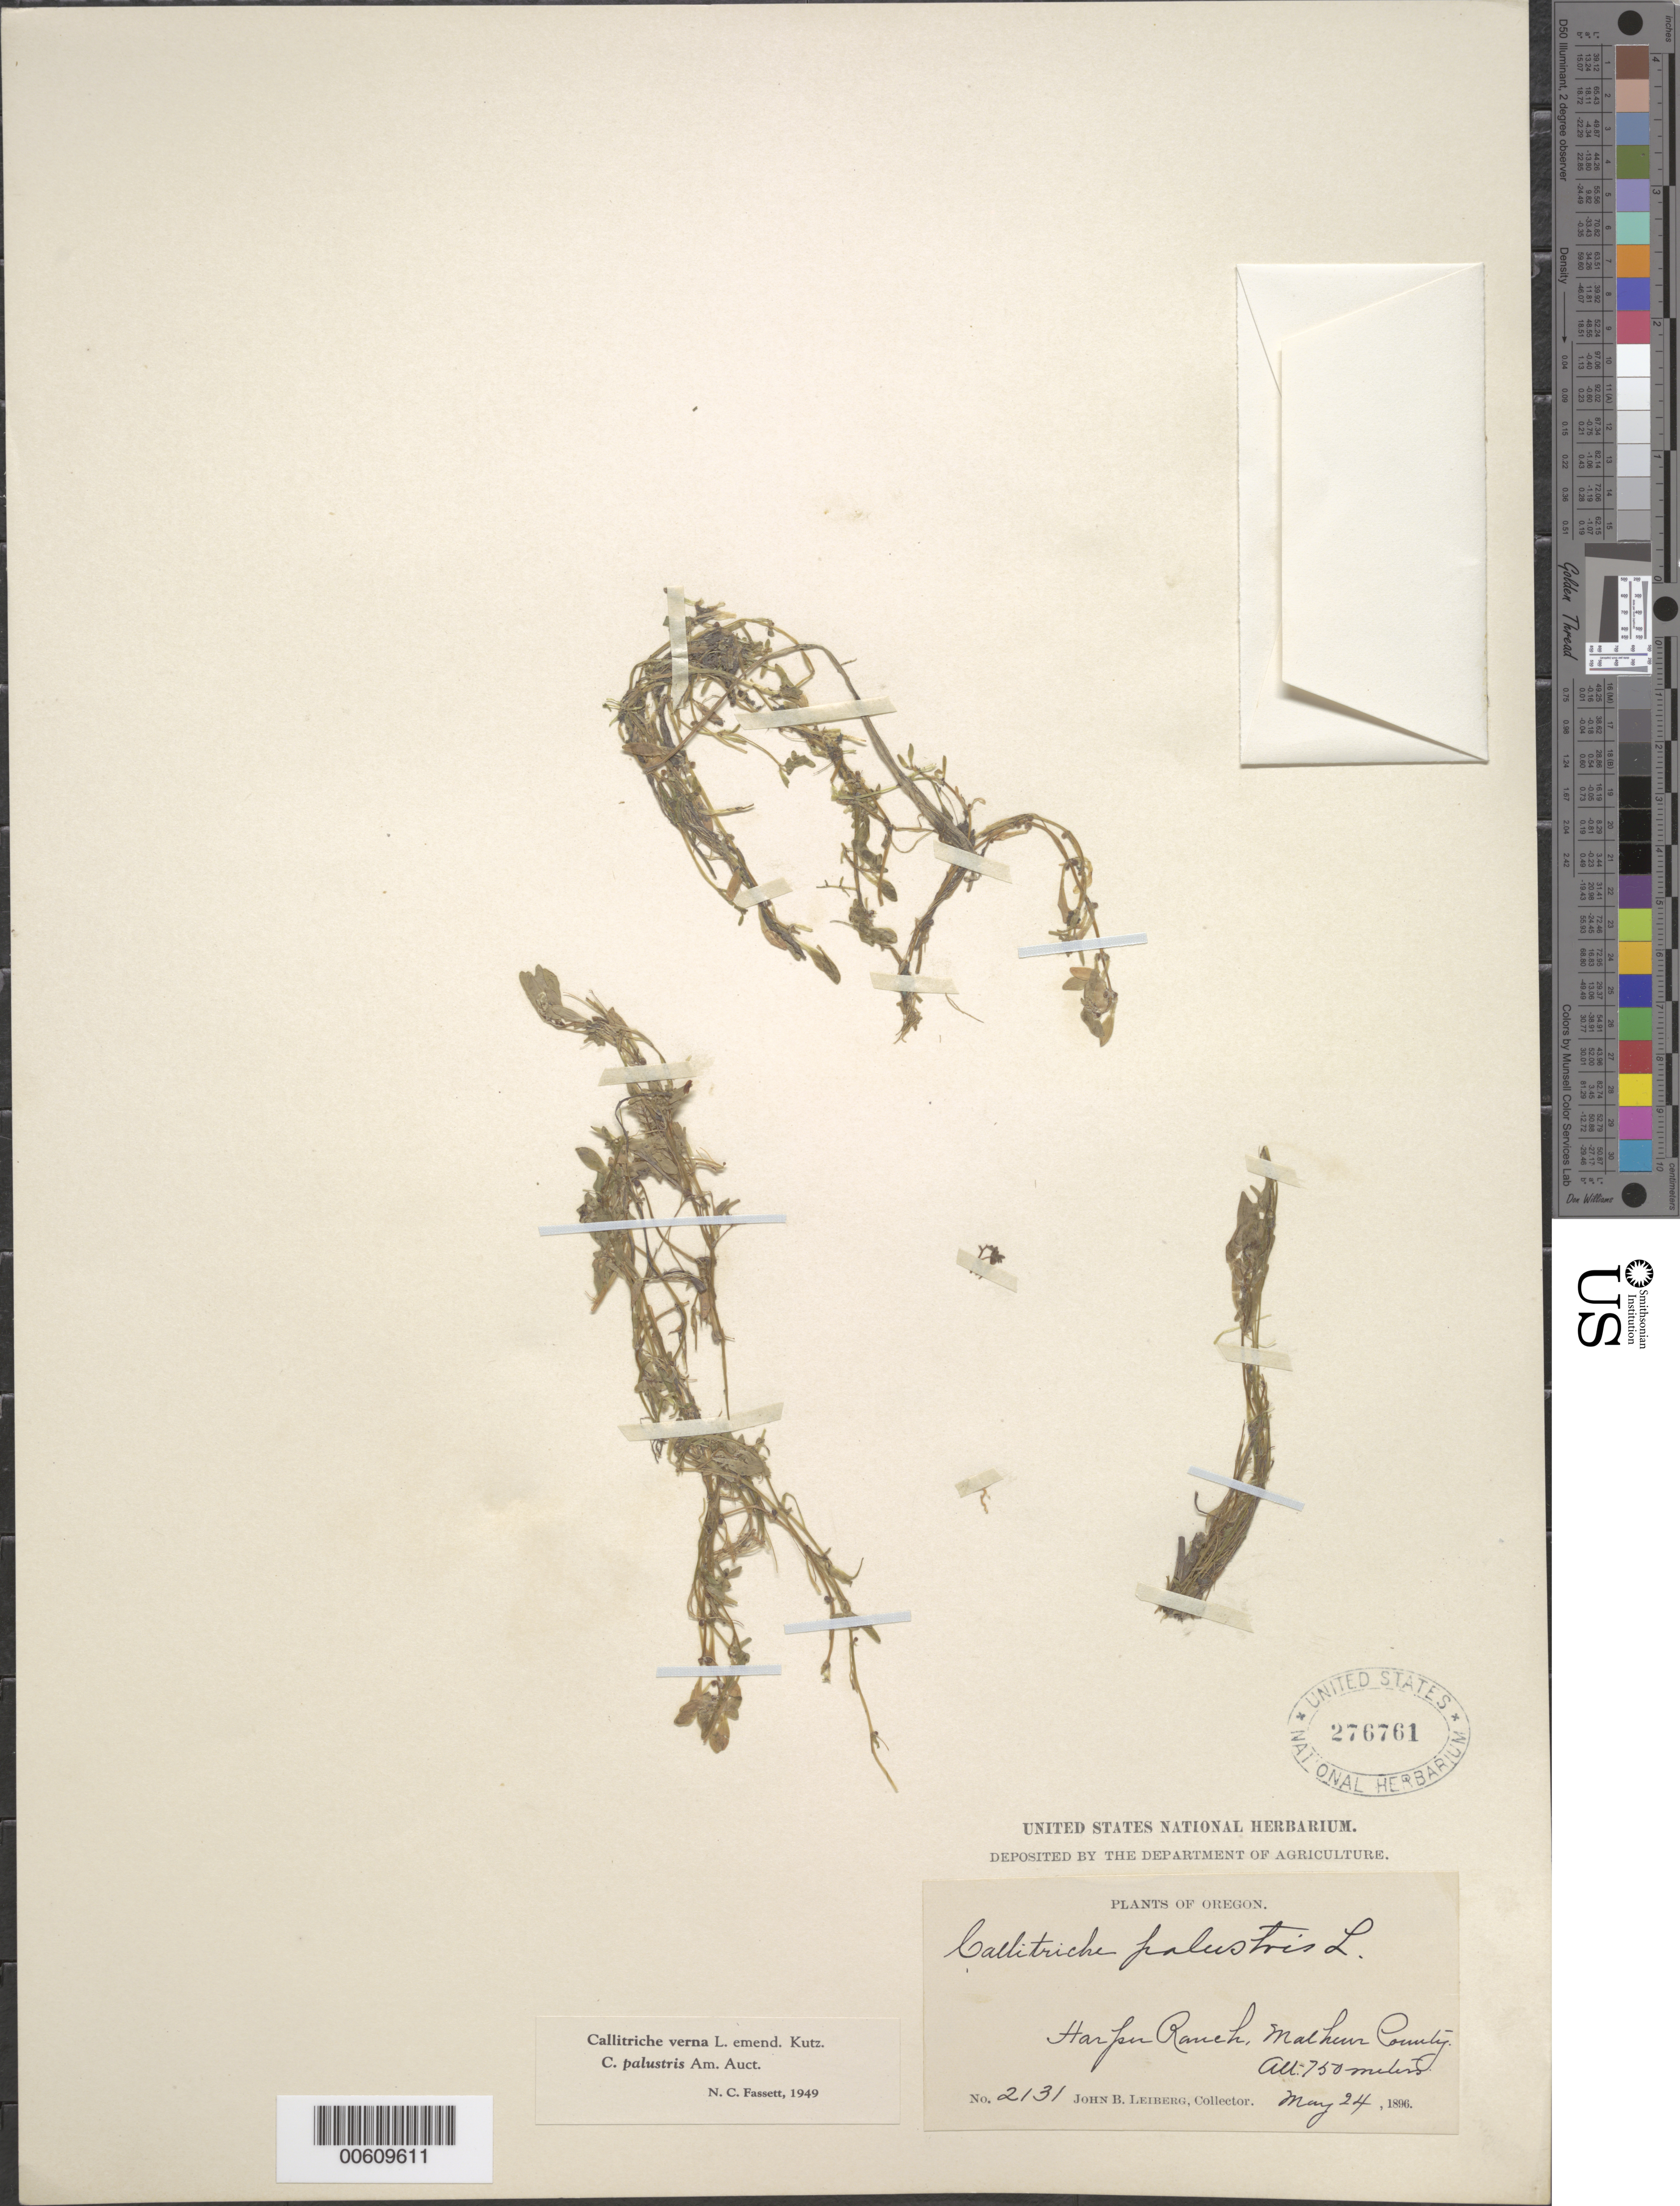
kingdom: Plantae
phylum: Tracheophyta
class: Magnoliopsida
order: Lamiales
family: Plantaginaceae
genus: Callitriche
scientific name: Callitriche verna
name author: L.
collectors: J. Leiberg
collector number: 2131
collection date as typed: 24 May 1896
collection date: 1896-05-24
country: United States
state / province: Oregon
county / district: Malheur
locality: Harper Ranch.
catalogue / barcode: US 276761